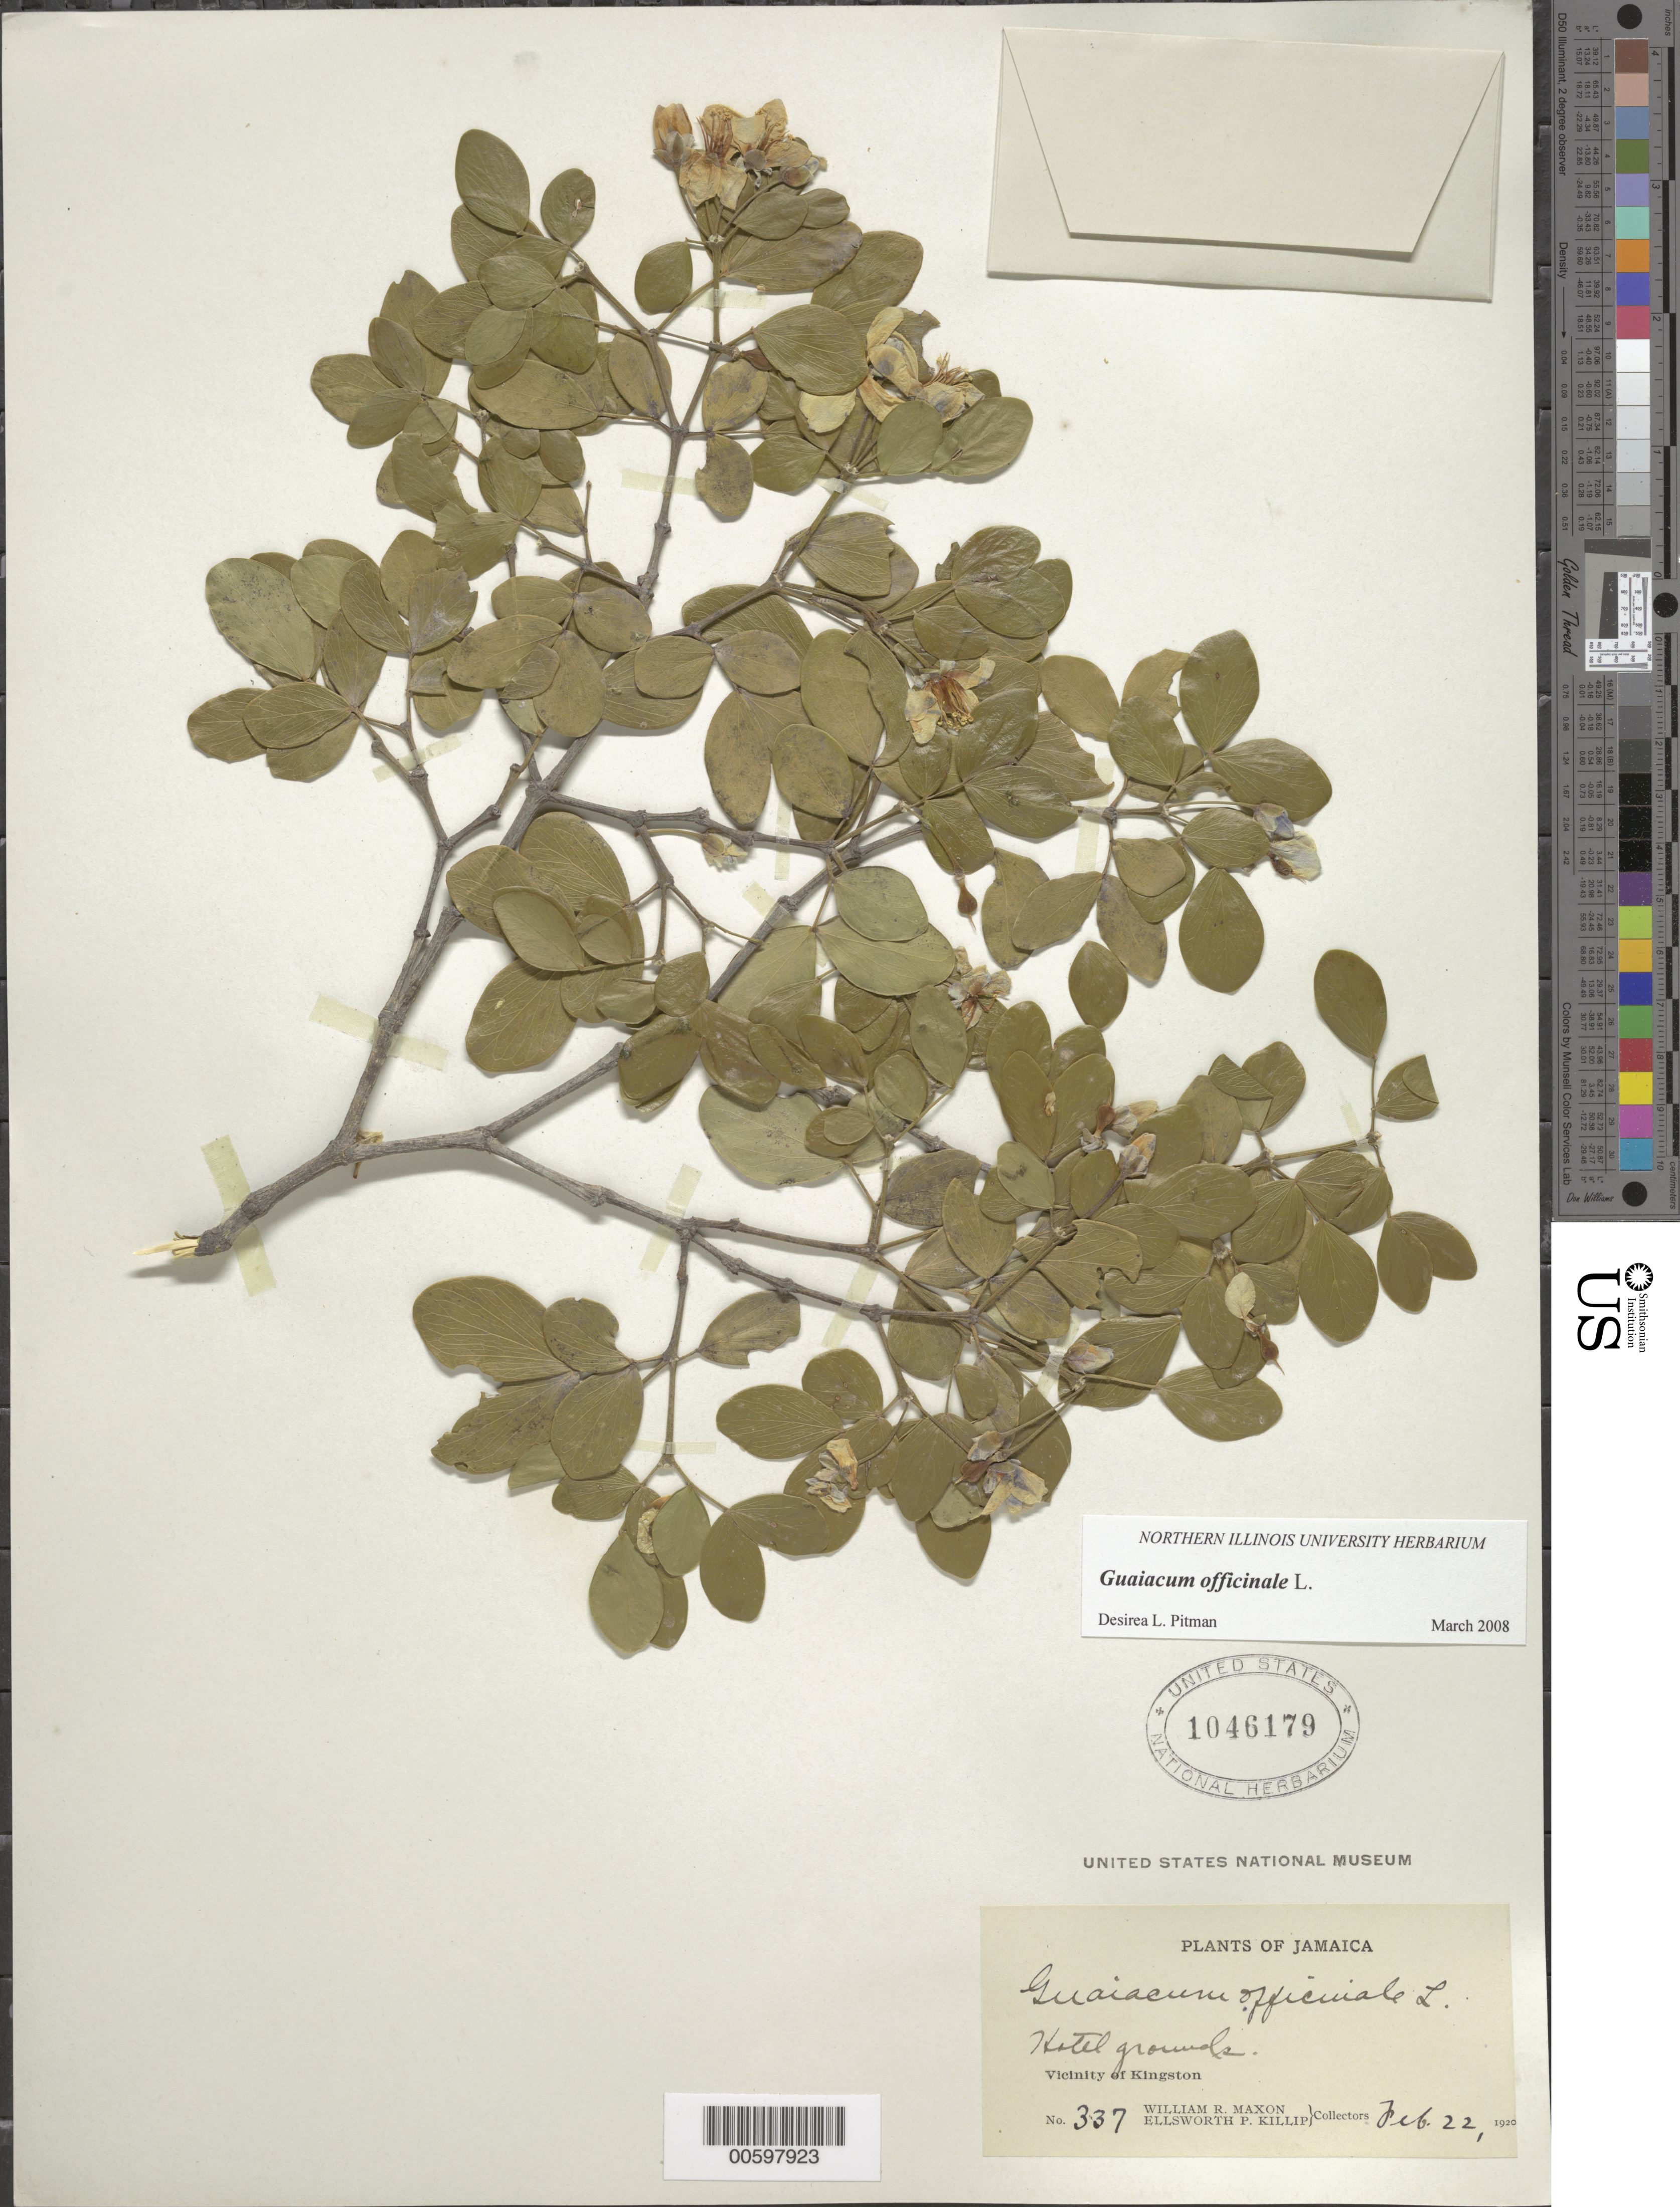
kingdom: Plantae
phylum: Tracheophyta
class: Magnoliopsida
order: Zygophyllales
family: Zygophyllaceae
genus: Guaiacum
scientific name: Guaiacum officinale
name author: L.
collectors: W. R. Maxon & E. P. Killip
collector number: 337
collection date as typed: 22 Feb 1920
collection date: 1920-02-22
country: Jamaica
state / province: Kingston-St. John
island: Greater Antilles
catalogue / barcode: US 1046179